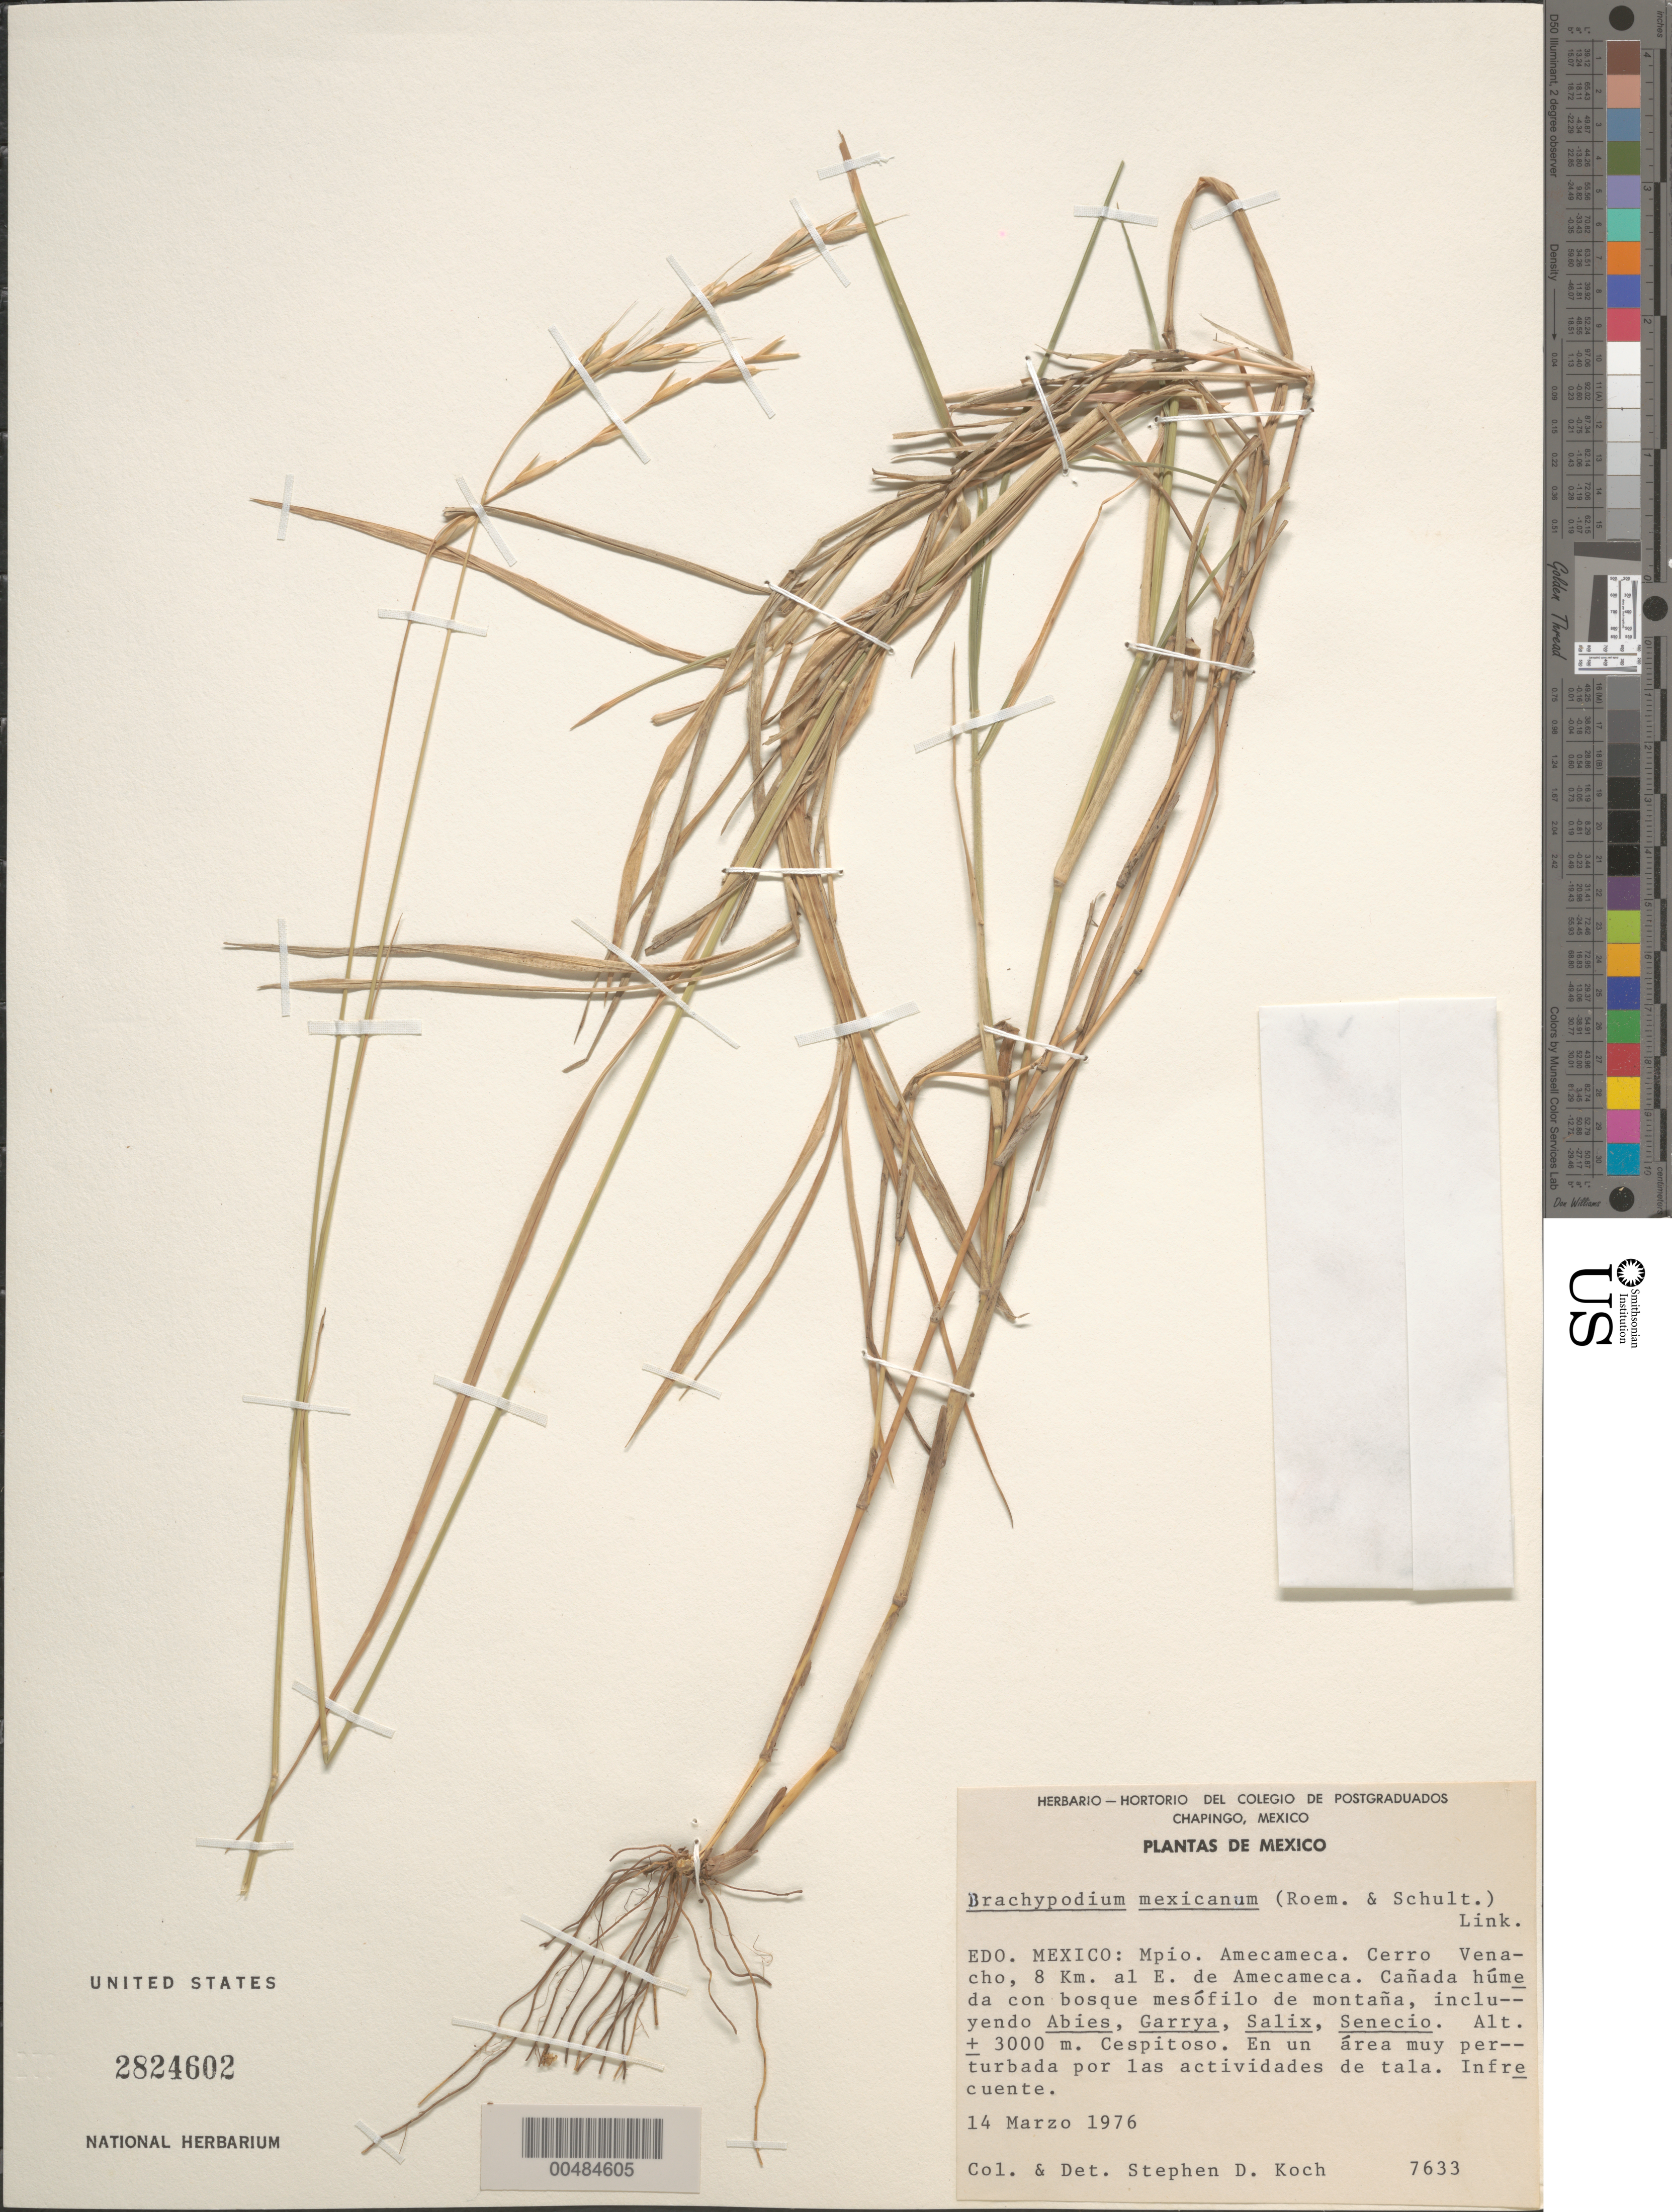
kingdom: Plantae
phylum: Tracheophyta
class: Liliopsida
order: Poales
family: Poaceae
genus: Brachypodium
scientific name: Brachypodium mexicanum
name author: (Roem. & Schult.) Link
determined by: Koch, S. D.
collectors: S. D. Koch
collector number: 7633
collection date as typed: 14 Mar 1976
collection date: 1976-03-14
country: México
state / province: México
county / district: Amecameca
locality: Cerro Venacho, 8 km al E de Amecameca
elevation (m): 3000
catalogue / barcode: US 2824602